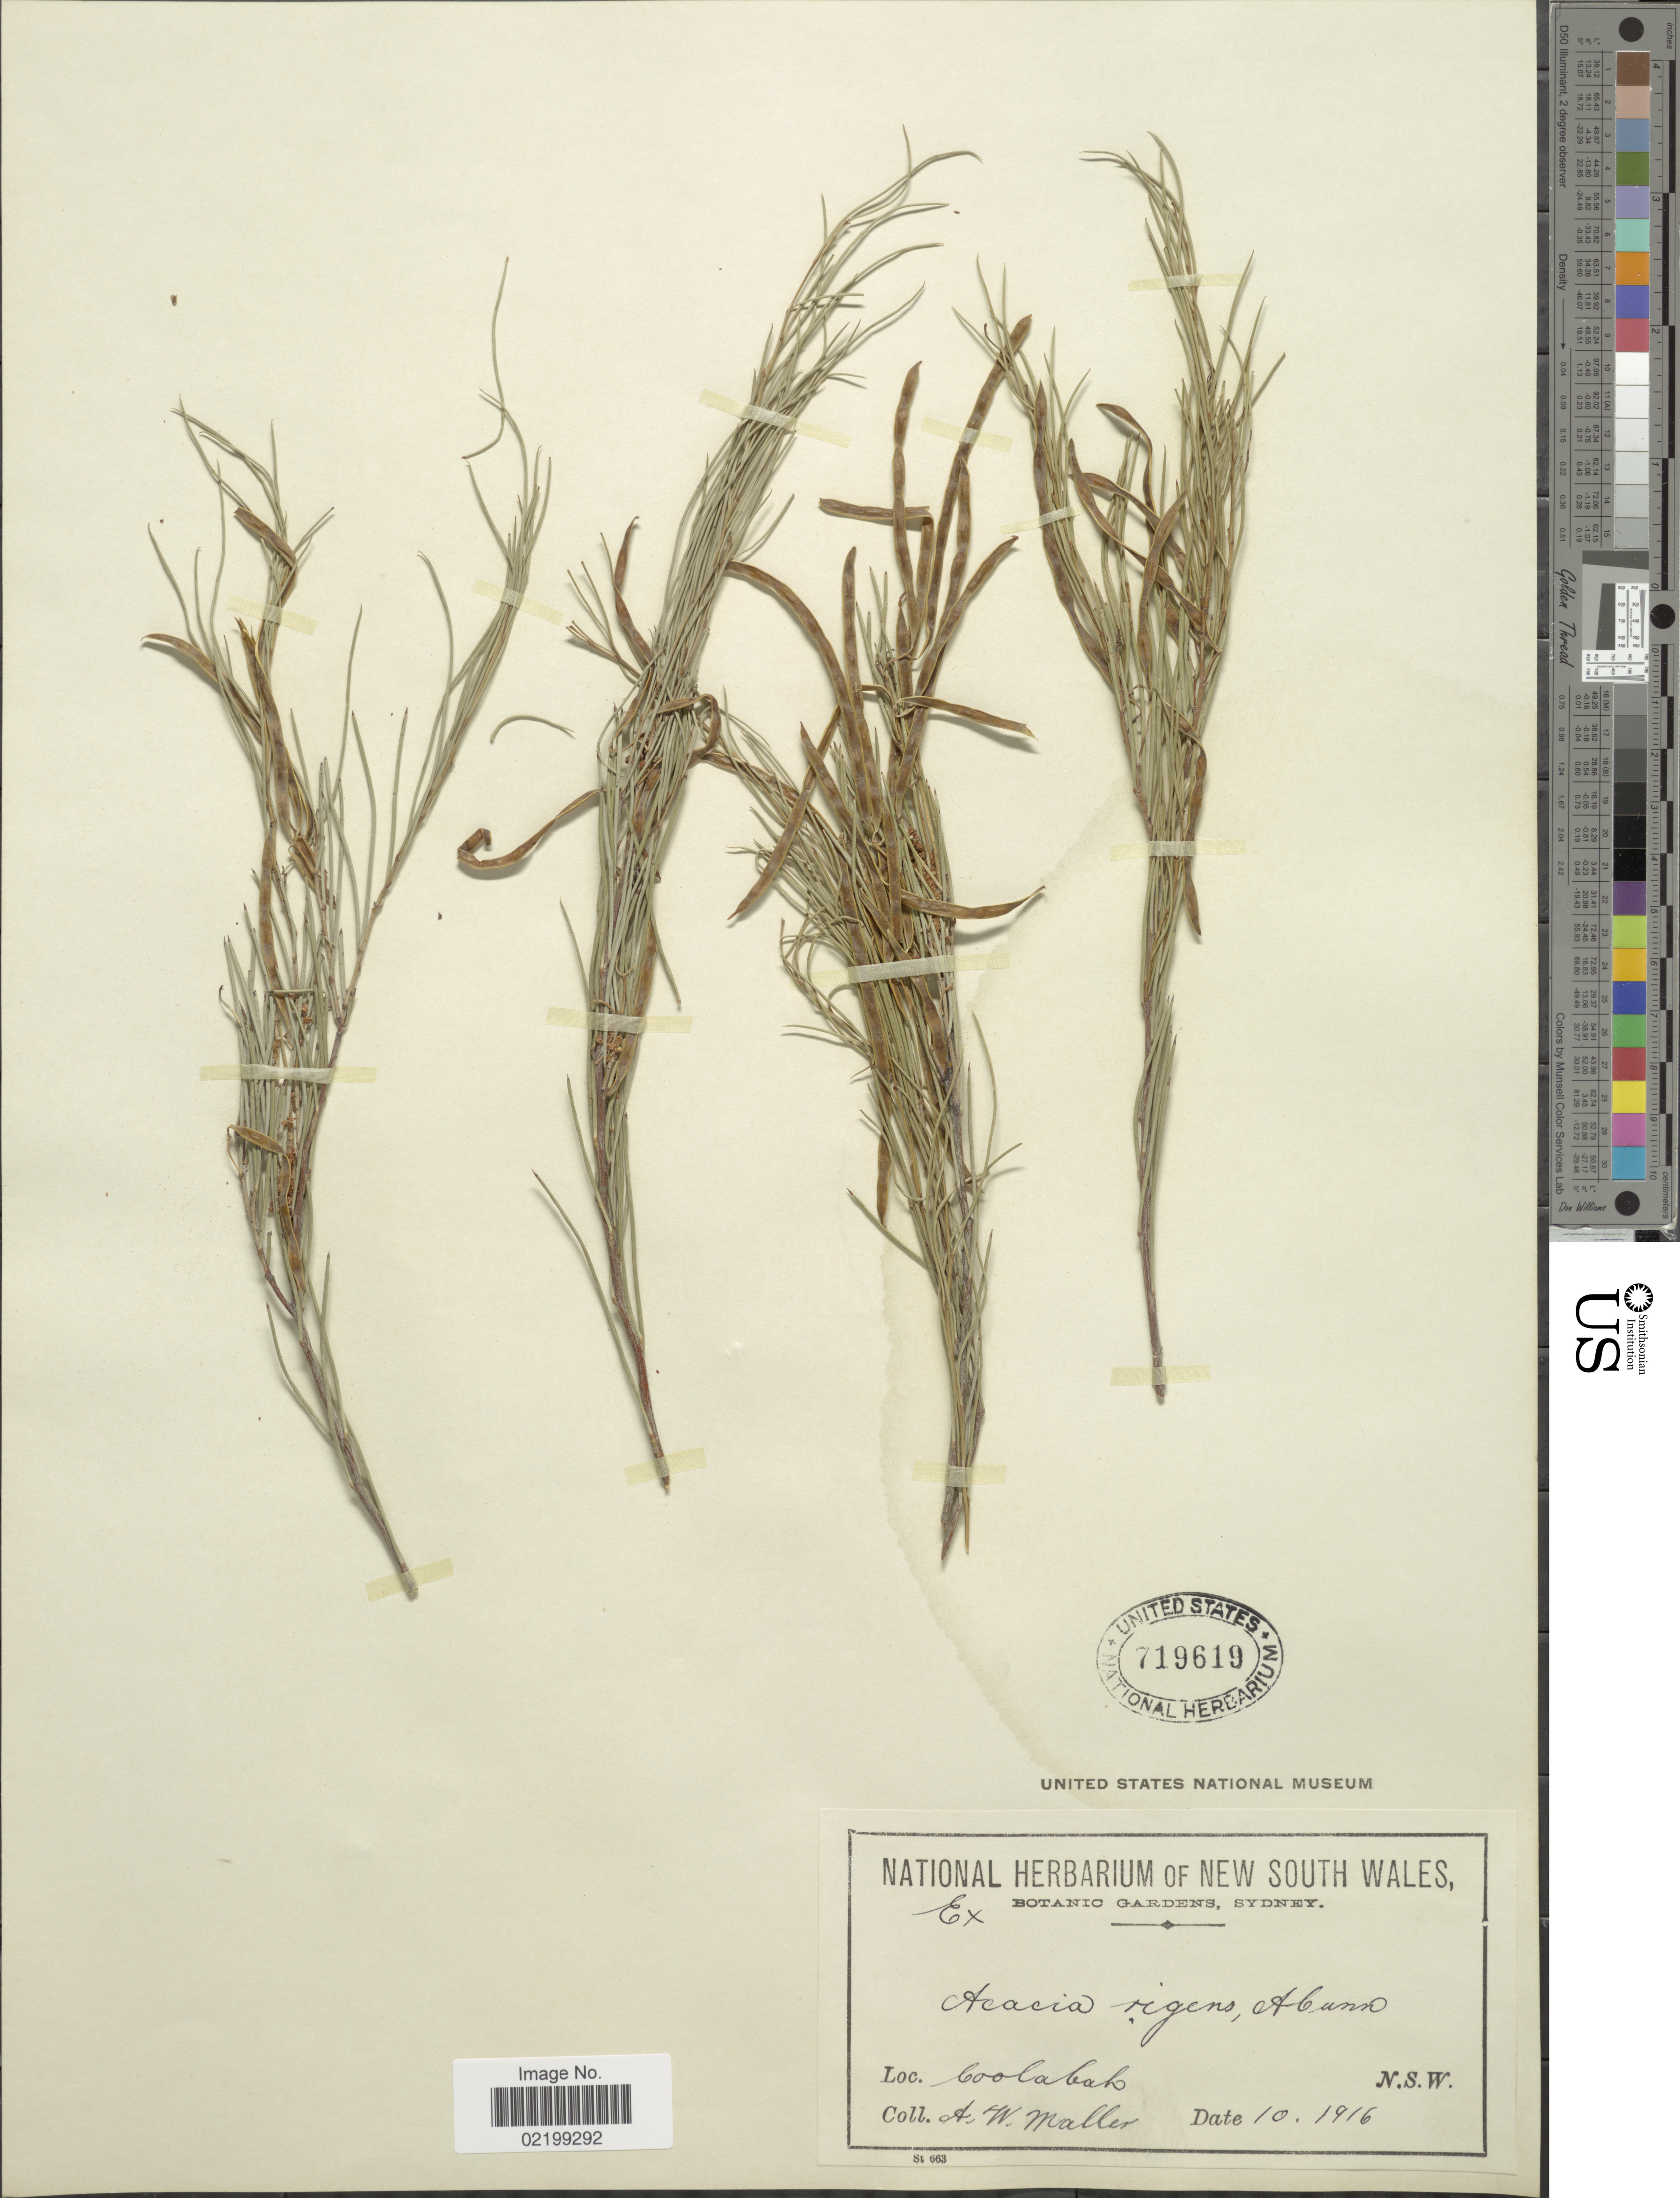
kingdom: Plantae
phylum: Tracheophyta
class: Magnoliopsida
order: Fabales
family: Fabaceae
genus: Acacia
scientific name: Acacia rigens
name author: G. Don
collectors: A. Maller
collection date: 1916-10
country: Australia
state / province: New South Wales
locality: Coolabah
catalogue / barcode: US 719619